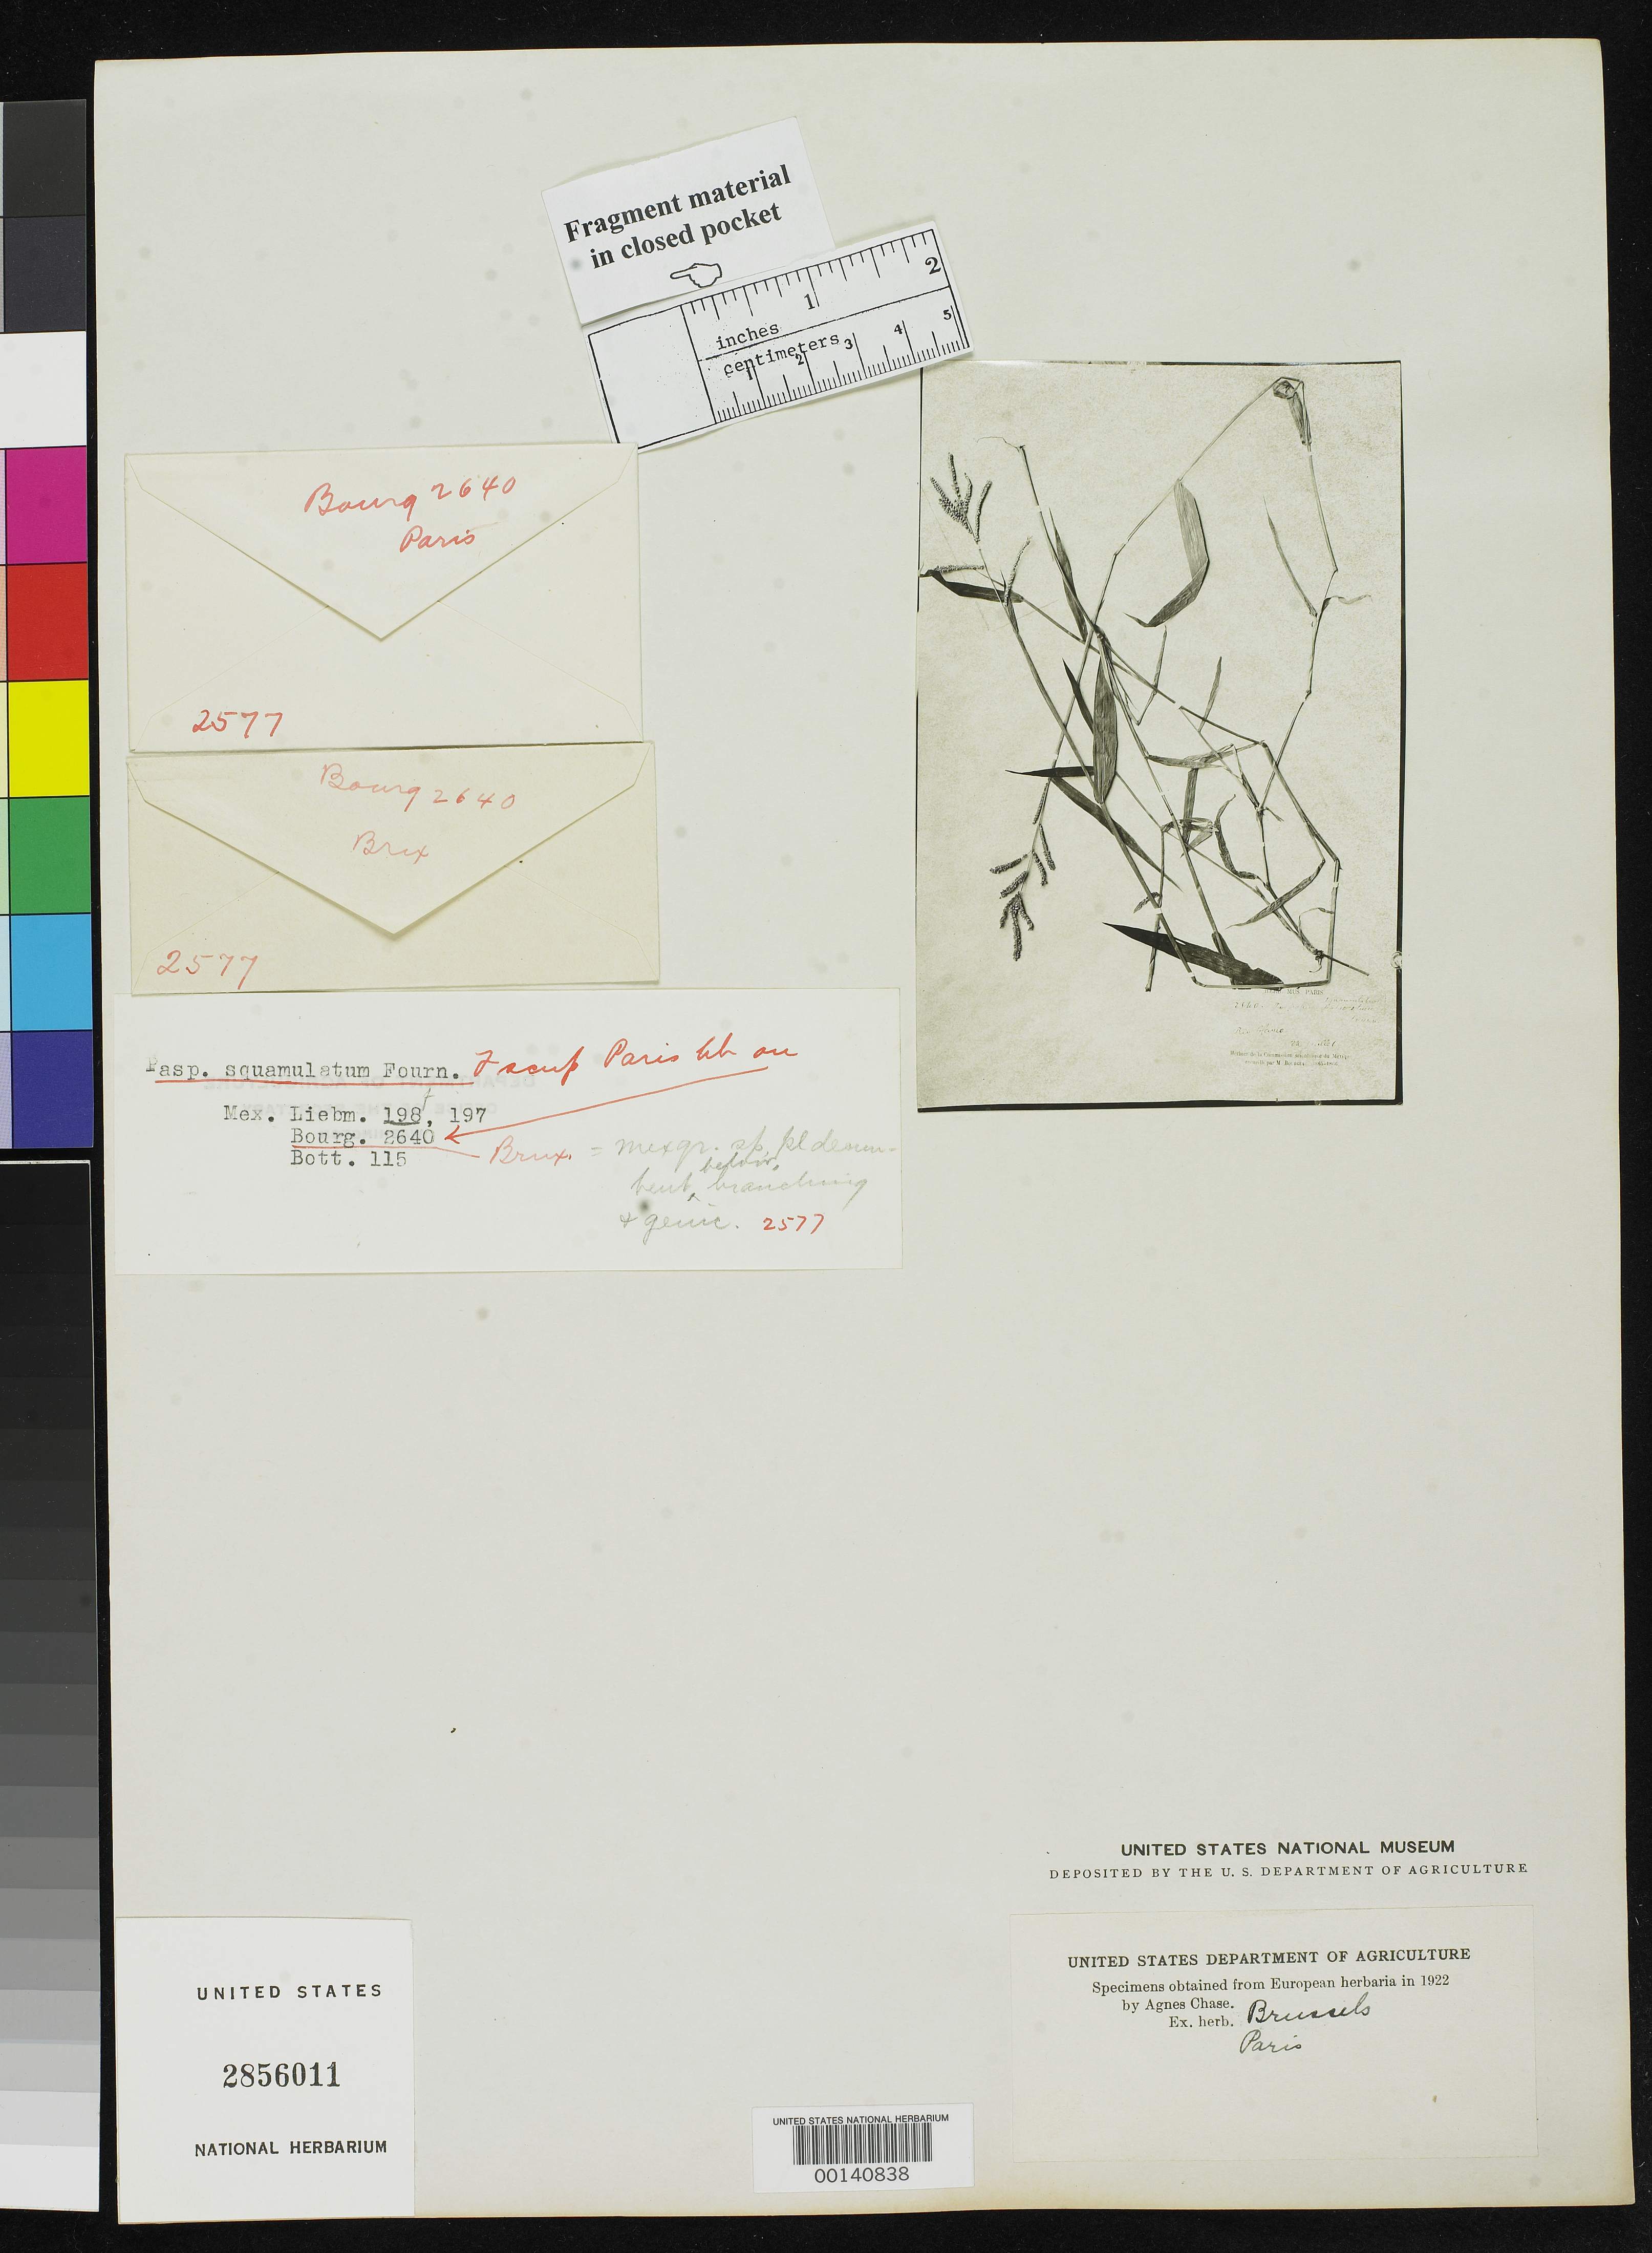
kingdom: Plantae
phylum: Tracheophyta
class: Liliopsida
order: Poales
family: Poaceae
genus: Paspalum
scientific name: Paspalum squamulatum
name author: E. Fourn.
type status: Type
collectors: E. Bourgeau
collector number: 2640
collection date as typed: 24 Jul 186-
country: Mexico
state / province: Veracruz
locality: Orizaba.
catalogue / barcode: US 2856011